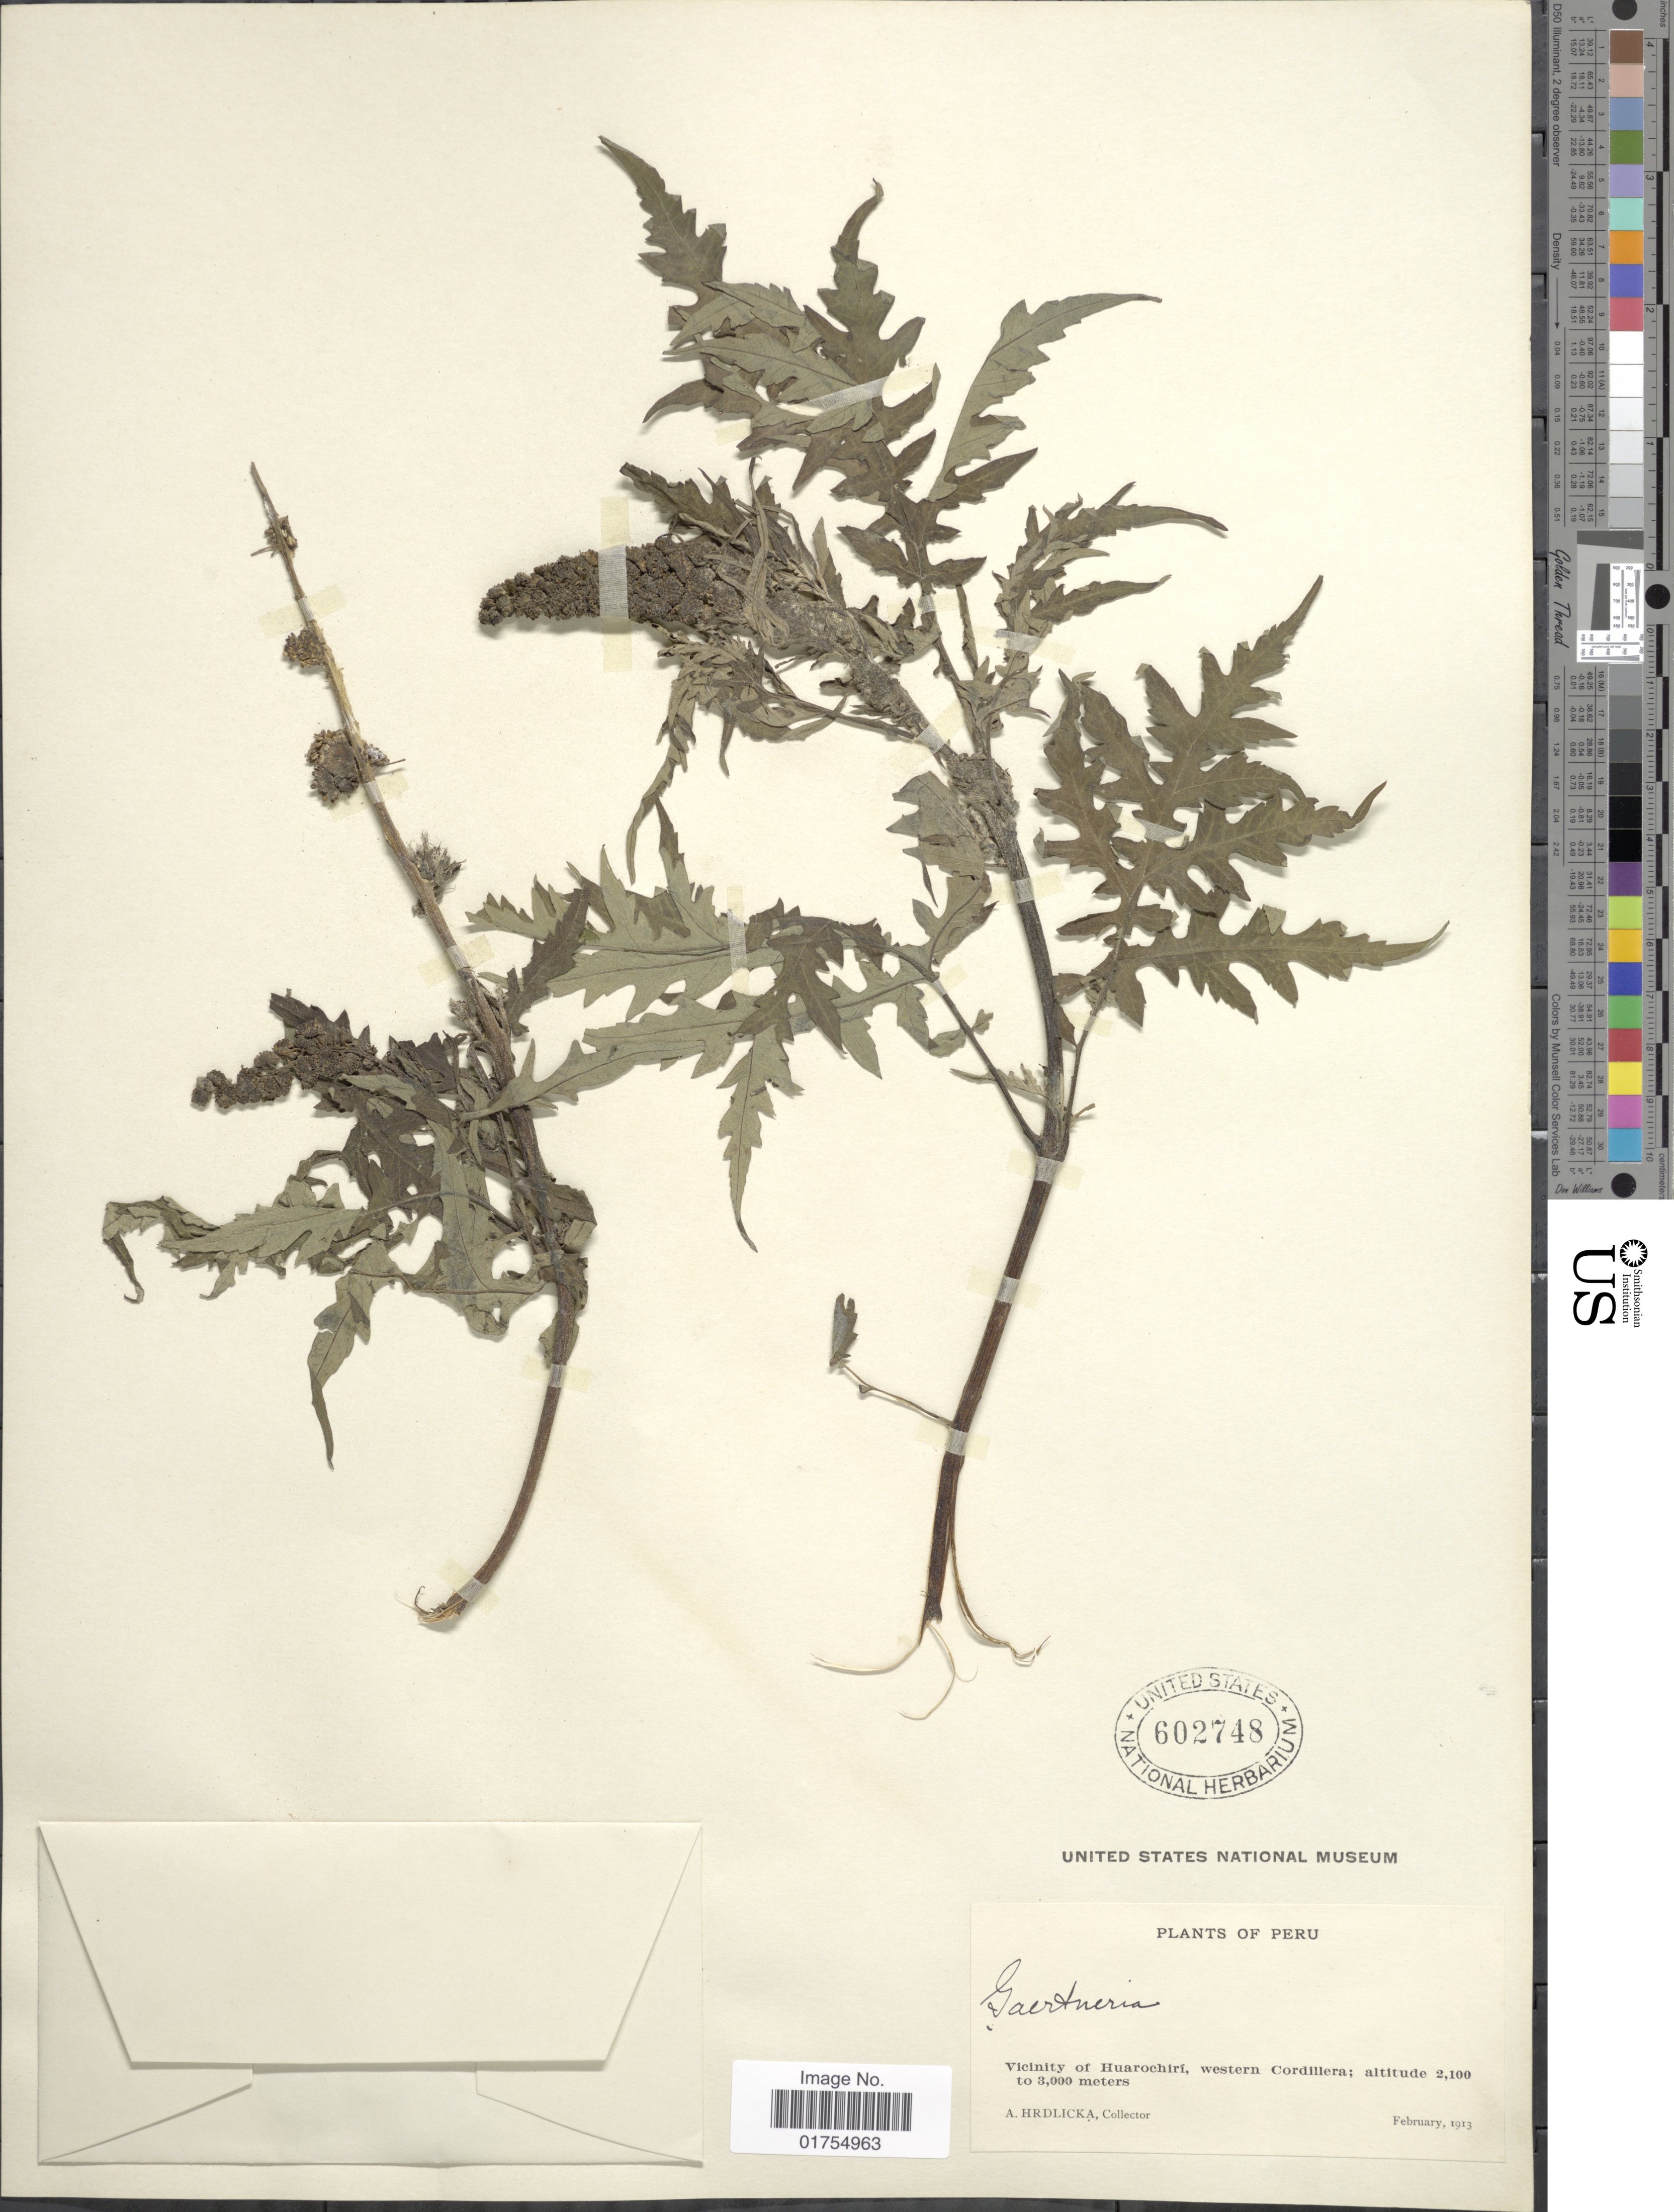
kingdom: Plantae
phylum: Tracheophyta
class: Magnoliopsida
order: Asterales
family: Asteraceae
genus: Franseria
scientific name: Franseria artemisioides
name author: Willd.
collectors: A. Hrdlicka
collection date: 1913-02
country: Peru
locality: Vicinity of Huarochiri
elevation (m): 2100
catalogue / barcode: US 602748